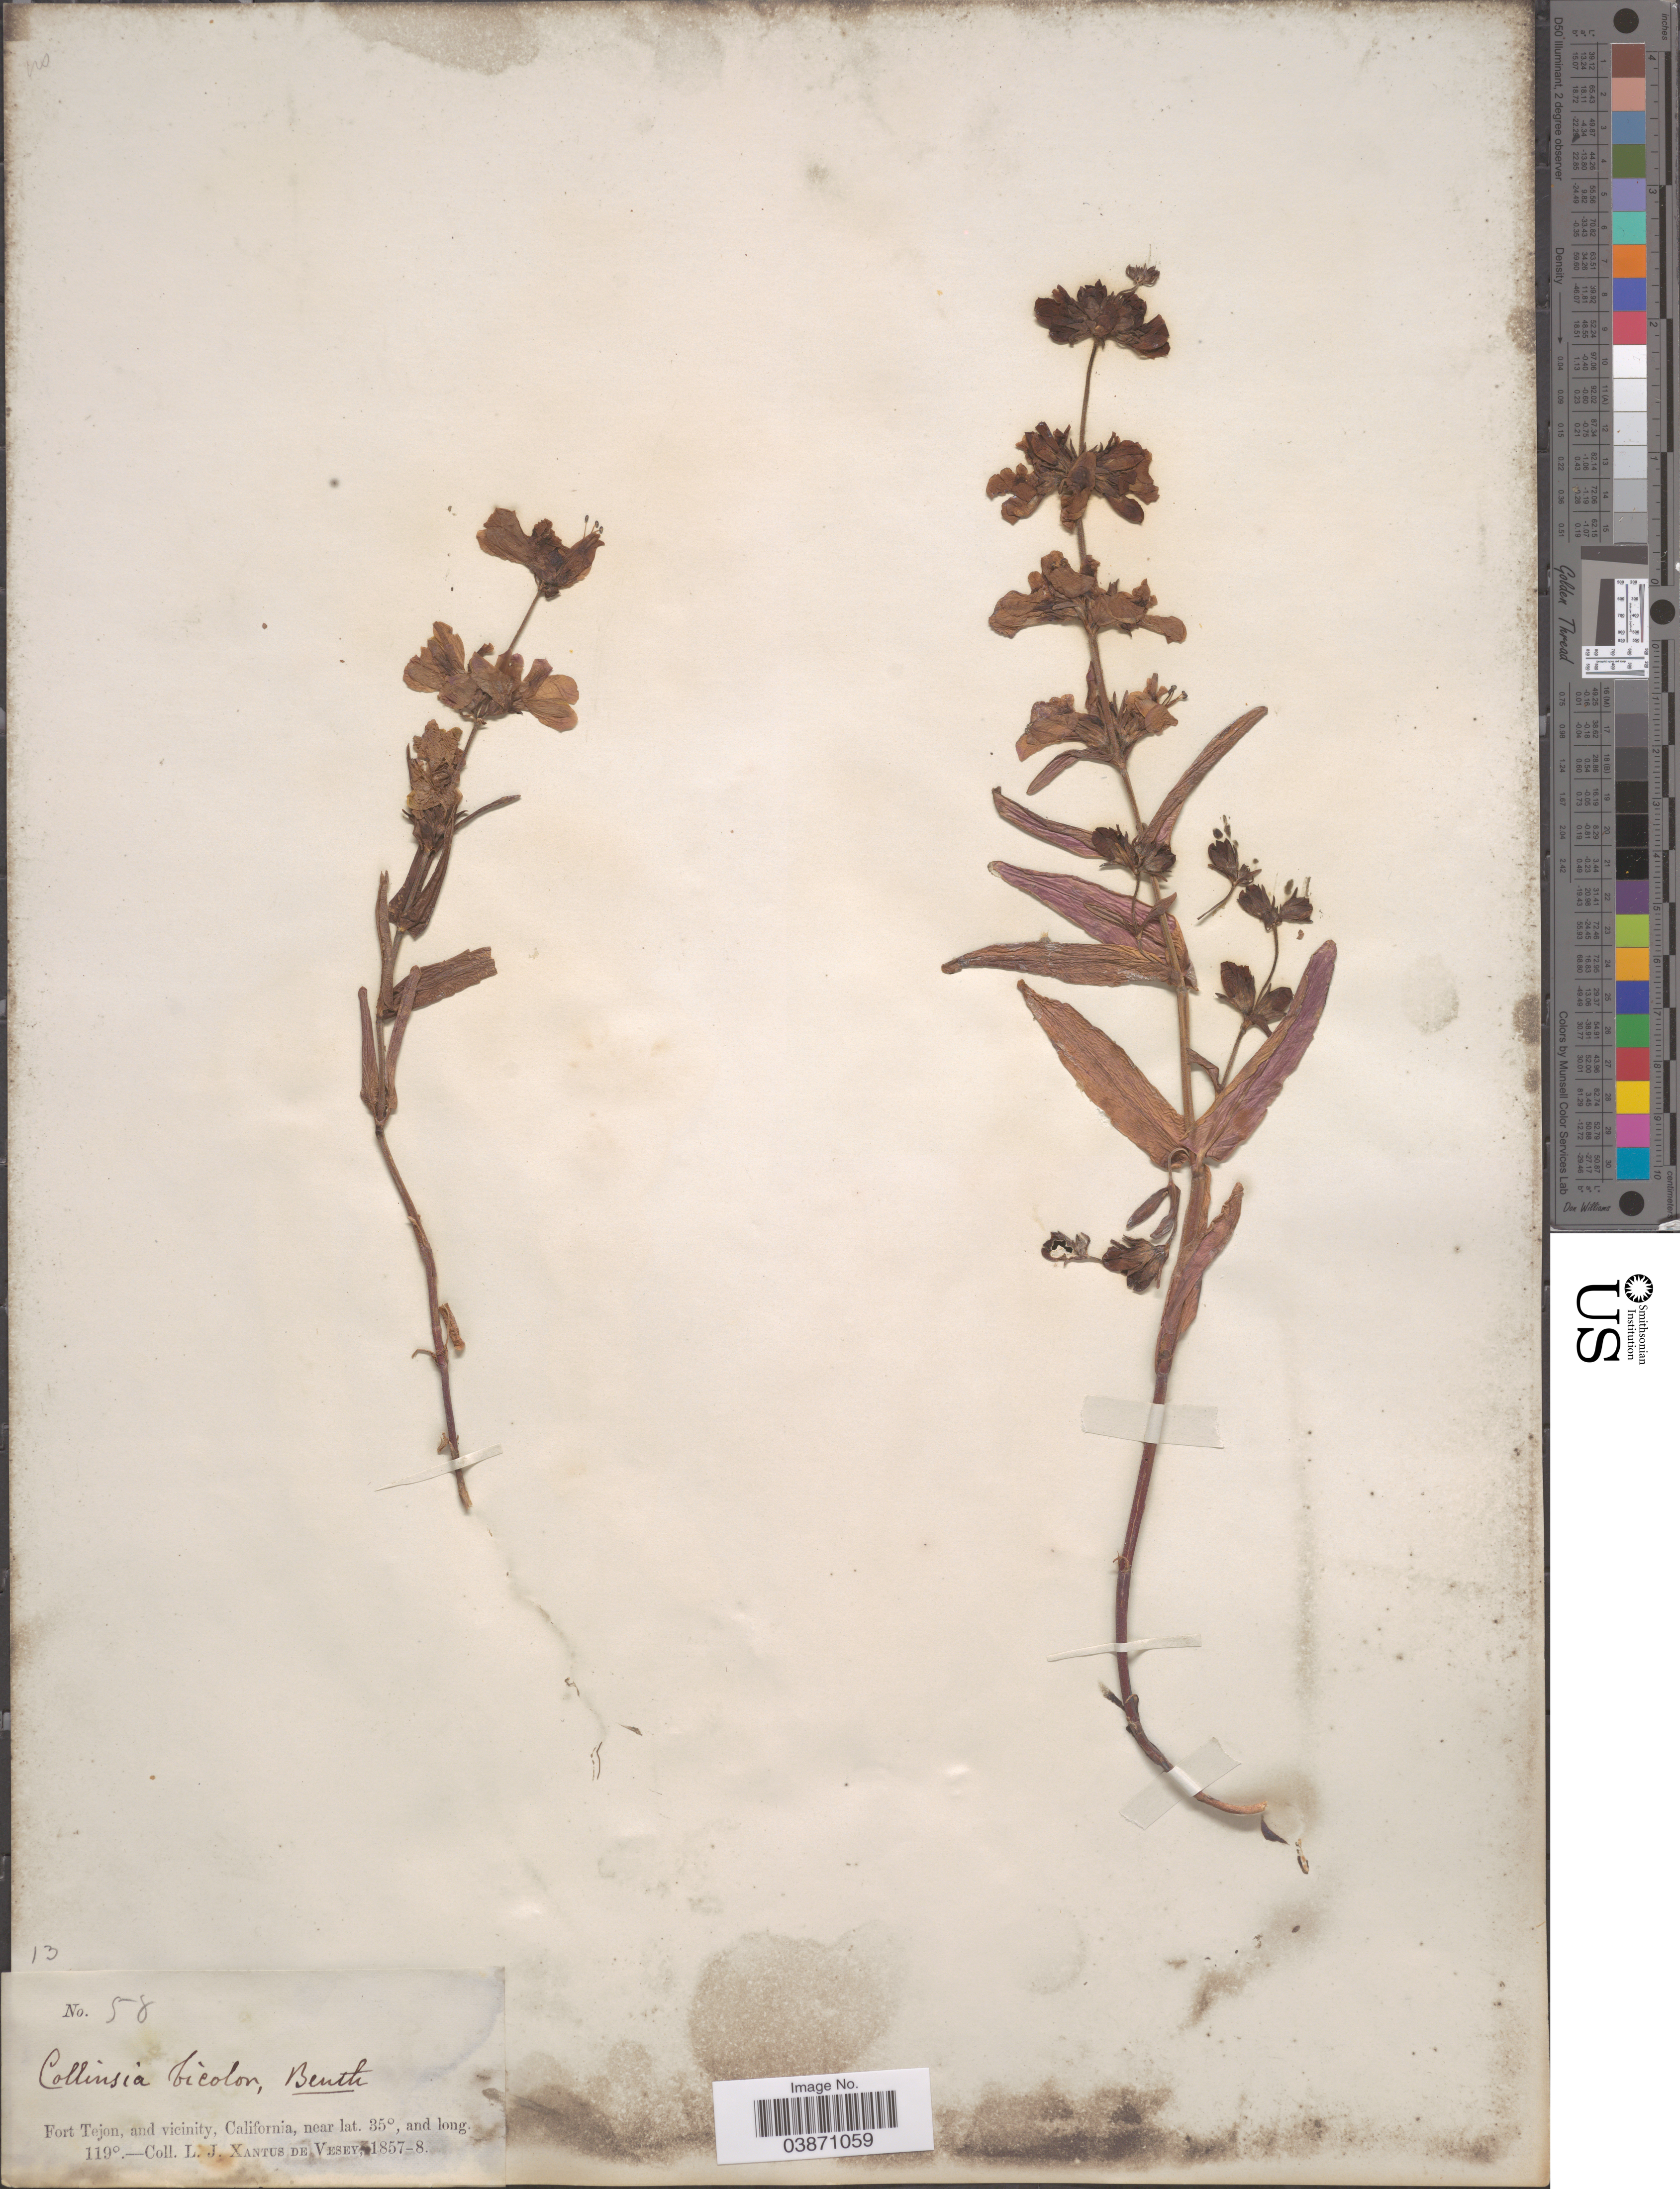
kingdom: Plantae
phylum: Tracheophyta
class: Magnoliopsida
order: Lamiales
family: Plantaginaceae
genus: Collinsia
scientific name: Collinsia bicolor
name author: Raf.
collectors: L. Xantus de Vesey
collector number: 58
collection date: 1857/1858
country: United States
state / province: California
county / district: Kern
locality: Fort Tejon, and vicinity.